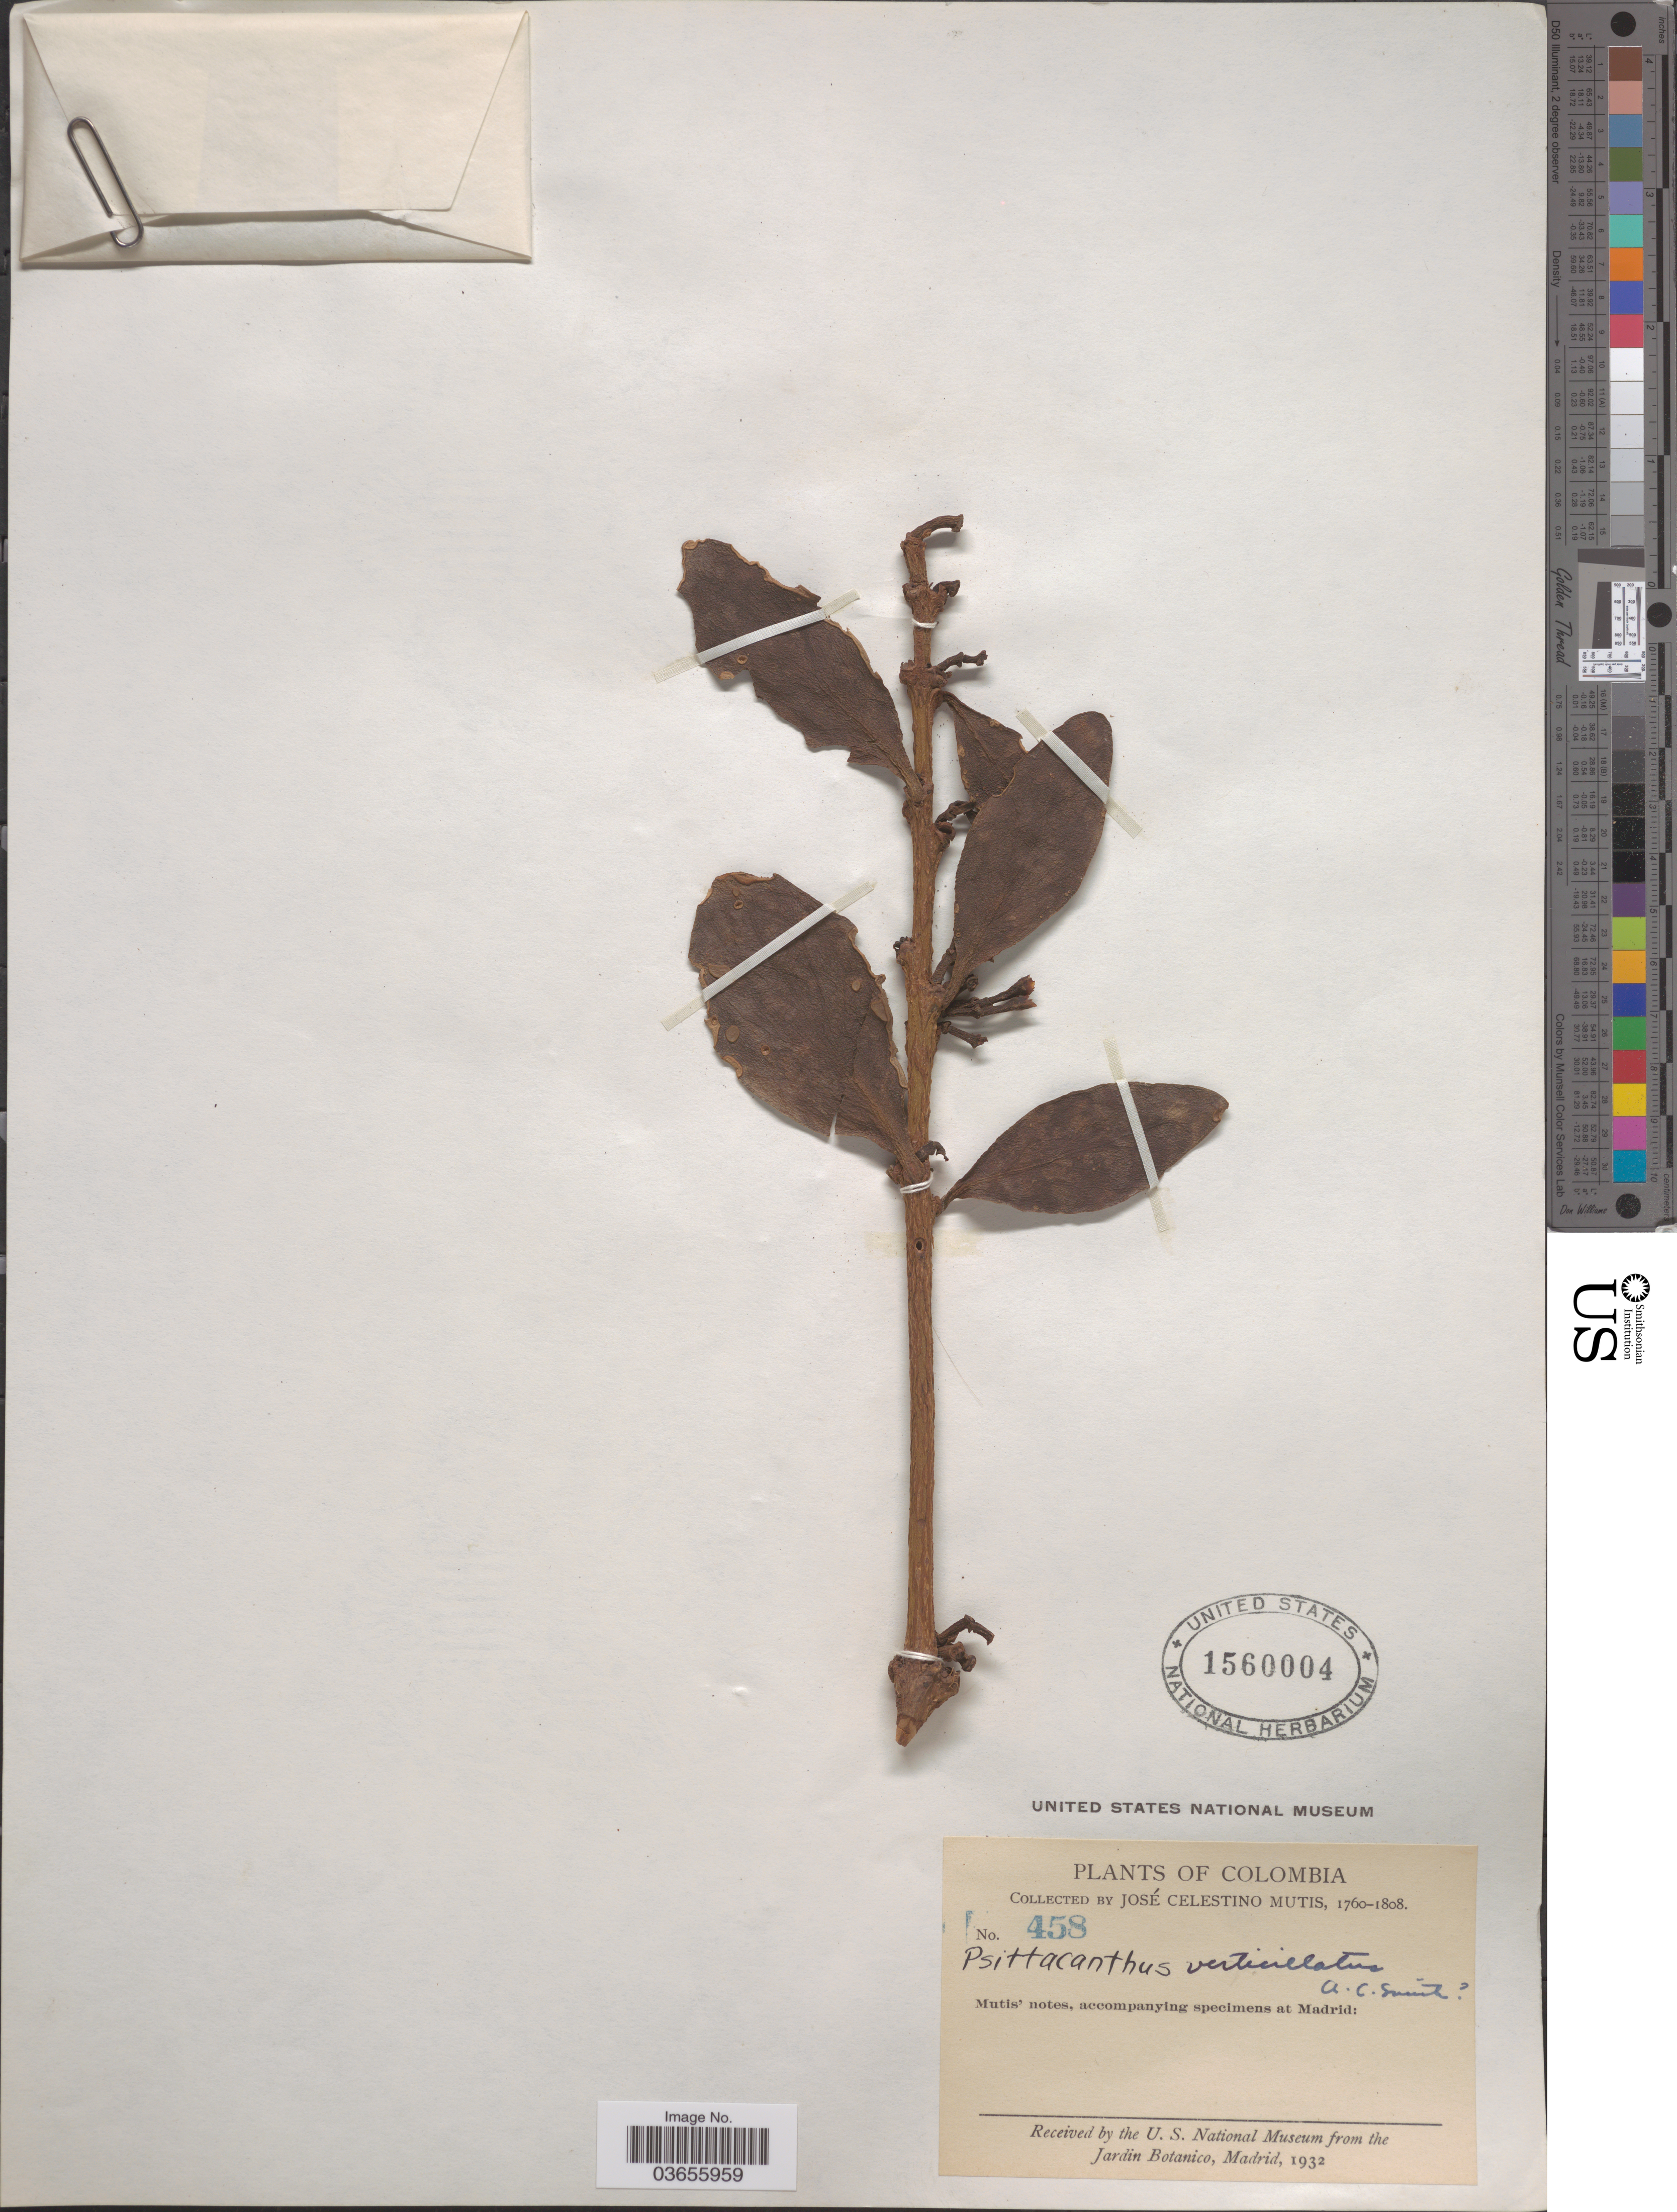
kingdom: Plantae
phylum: Tracheophyta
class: Magnoliopsida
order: Santalales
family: Loranthaceae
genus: Psittacanthus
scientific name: Psittacanthus verticillatus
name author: A.C. Sm.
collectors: J. C. B. Mutis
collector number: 458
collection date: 1760/1808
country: Colombia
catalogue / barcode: US 1560004